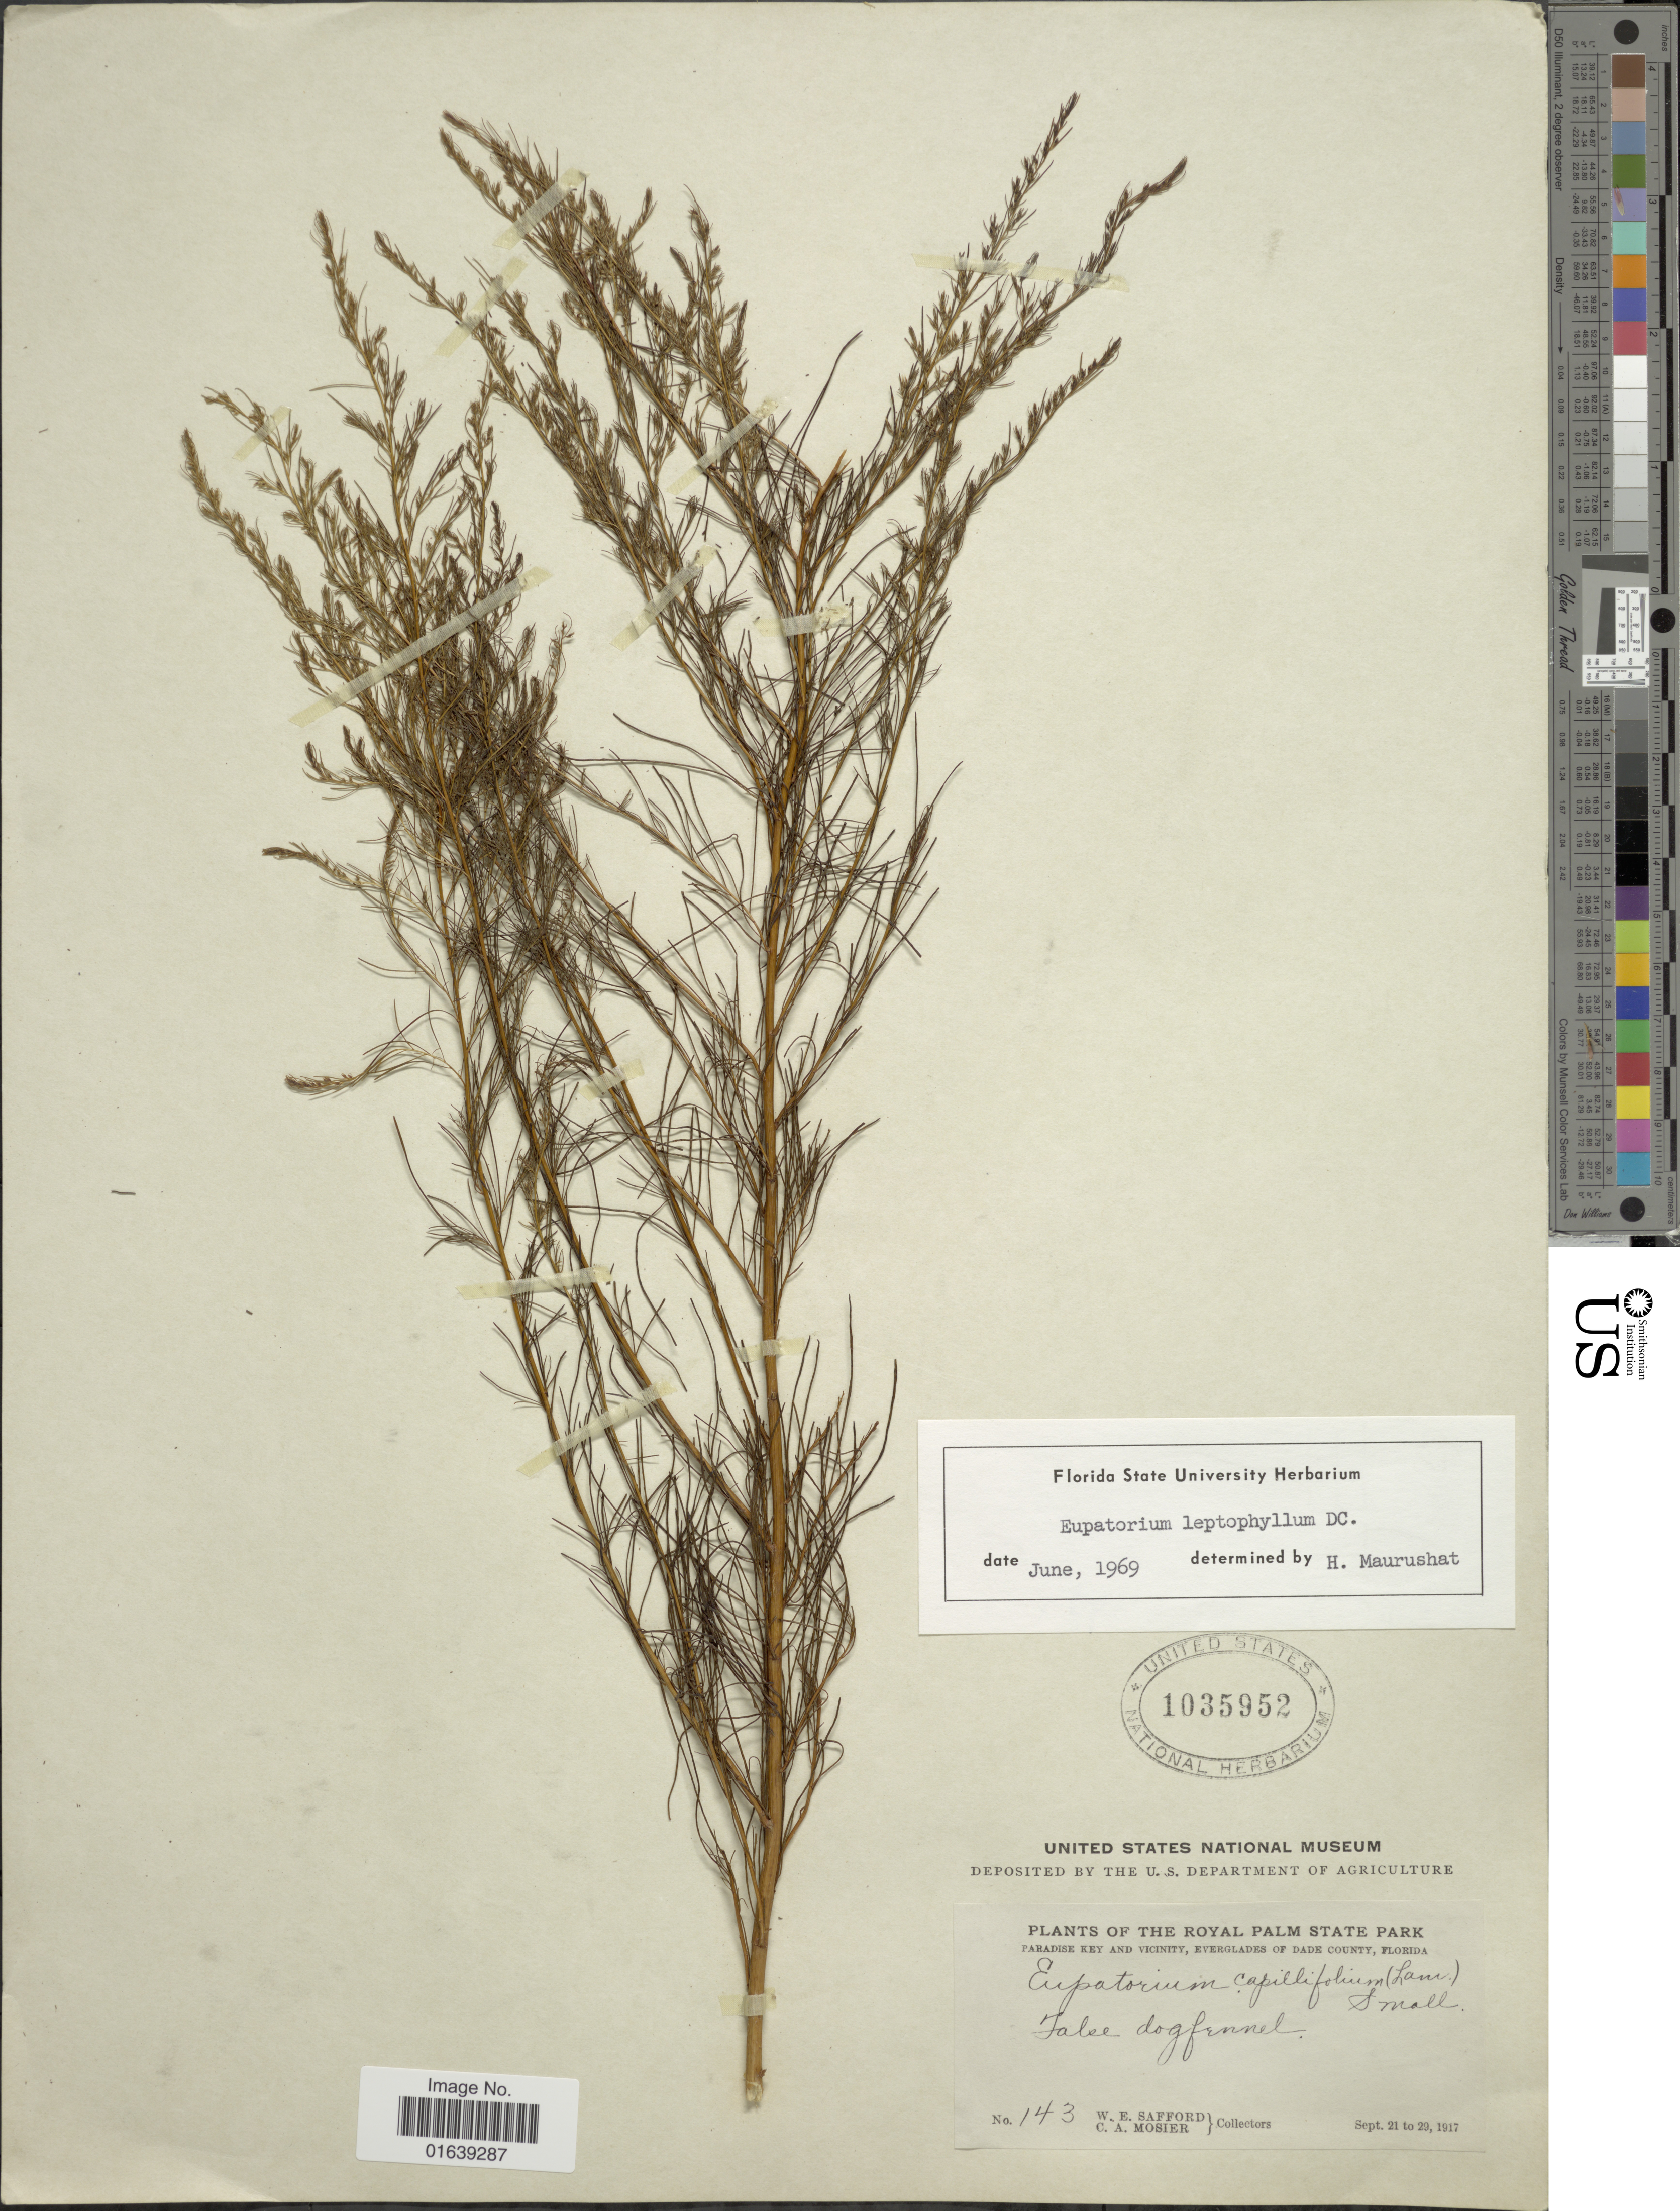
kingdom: Plantae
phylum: Tracheophyta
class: Magnoliopsida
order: Asterales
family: Asteraceae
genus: Eupatorium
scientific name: Eupatorium leptophyllum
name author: DC.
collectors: W. E. Safford & C. A. Mosier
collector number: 143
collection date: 1917-09-21/1917-09-29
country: United States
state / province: Florida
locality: The Royal Palm State Park. Paradise Key and vicinity, everglades of Dade County, Florida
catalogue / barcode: US 1035952